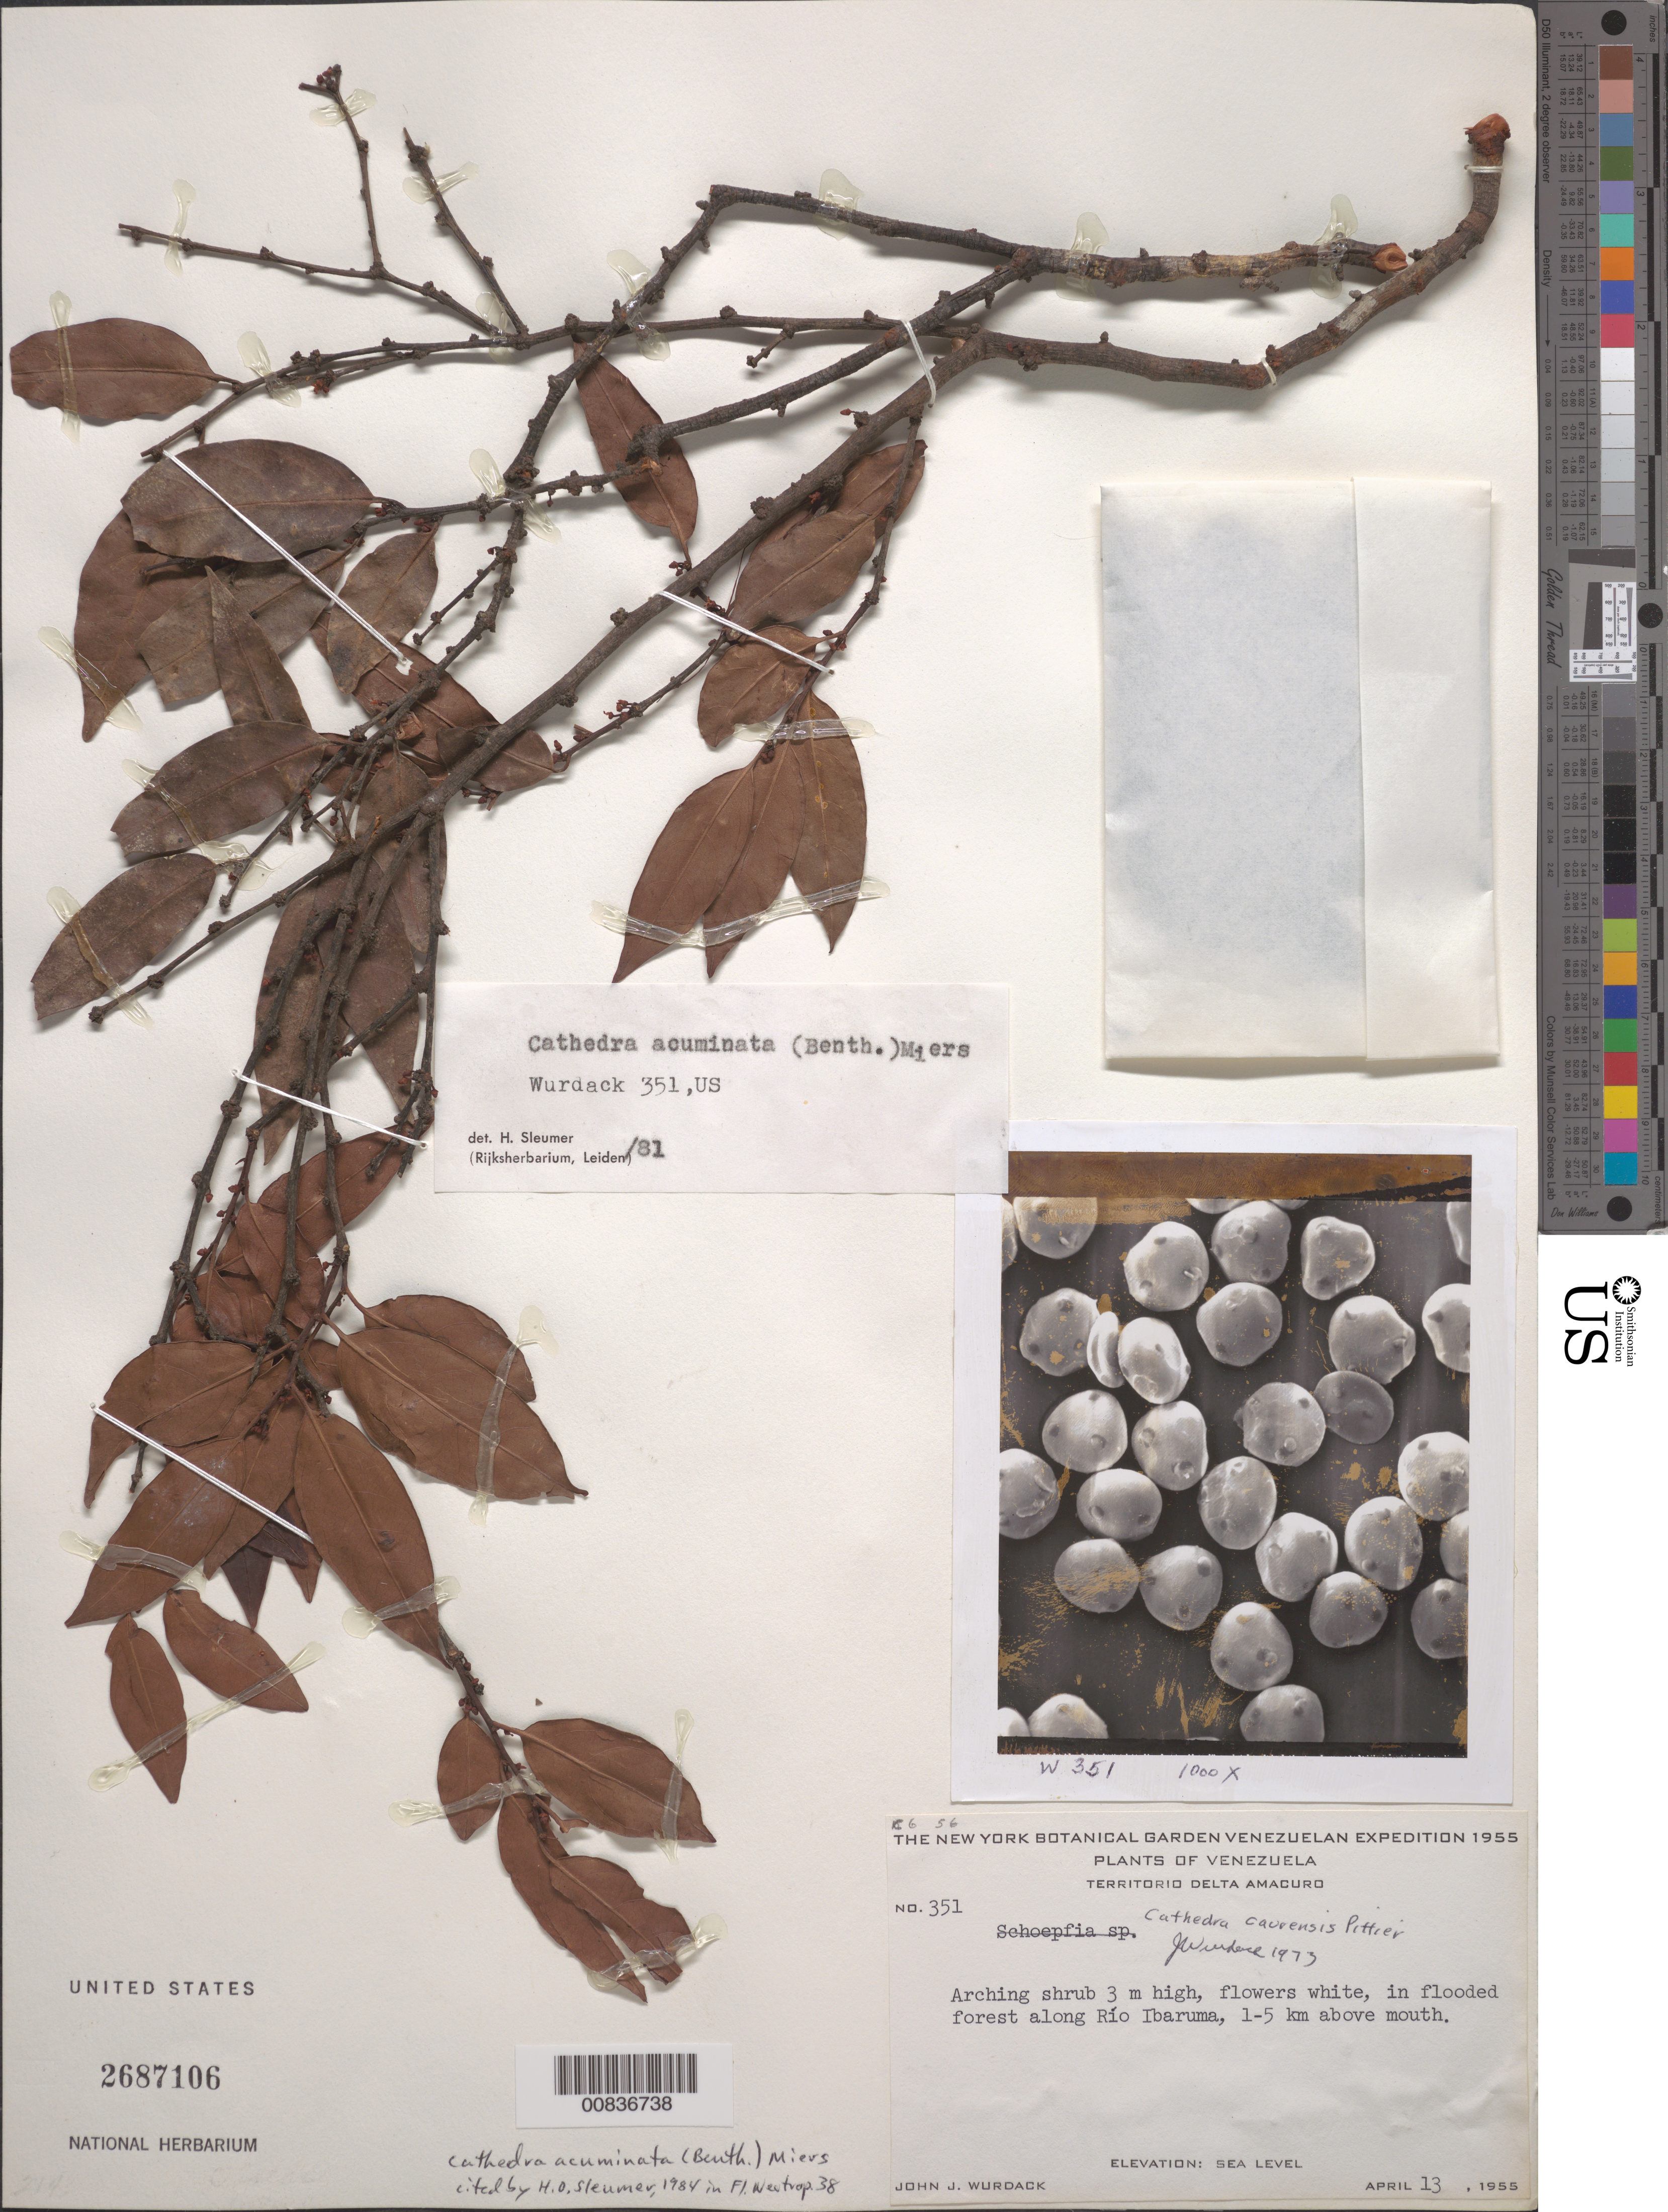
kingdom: Plantae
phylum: Tracheophyta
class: Magnoliopsida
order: Santalales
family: Aptandraceae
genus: Cathedra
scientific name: Cathedra acuminata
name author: (Benth.) Miers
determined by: Sleumer, H. O.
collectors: J. J. Wurdack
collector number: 351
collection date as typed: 13-Apr-55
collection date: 1955-04-13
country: Venezuela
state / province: Delta Amacuro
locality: Río Ibaruma, 1-5 km above mouth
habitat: Flooded forest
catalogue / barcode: US 2687106